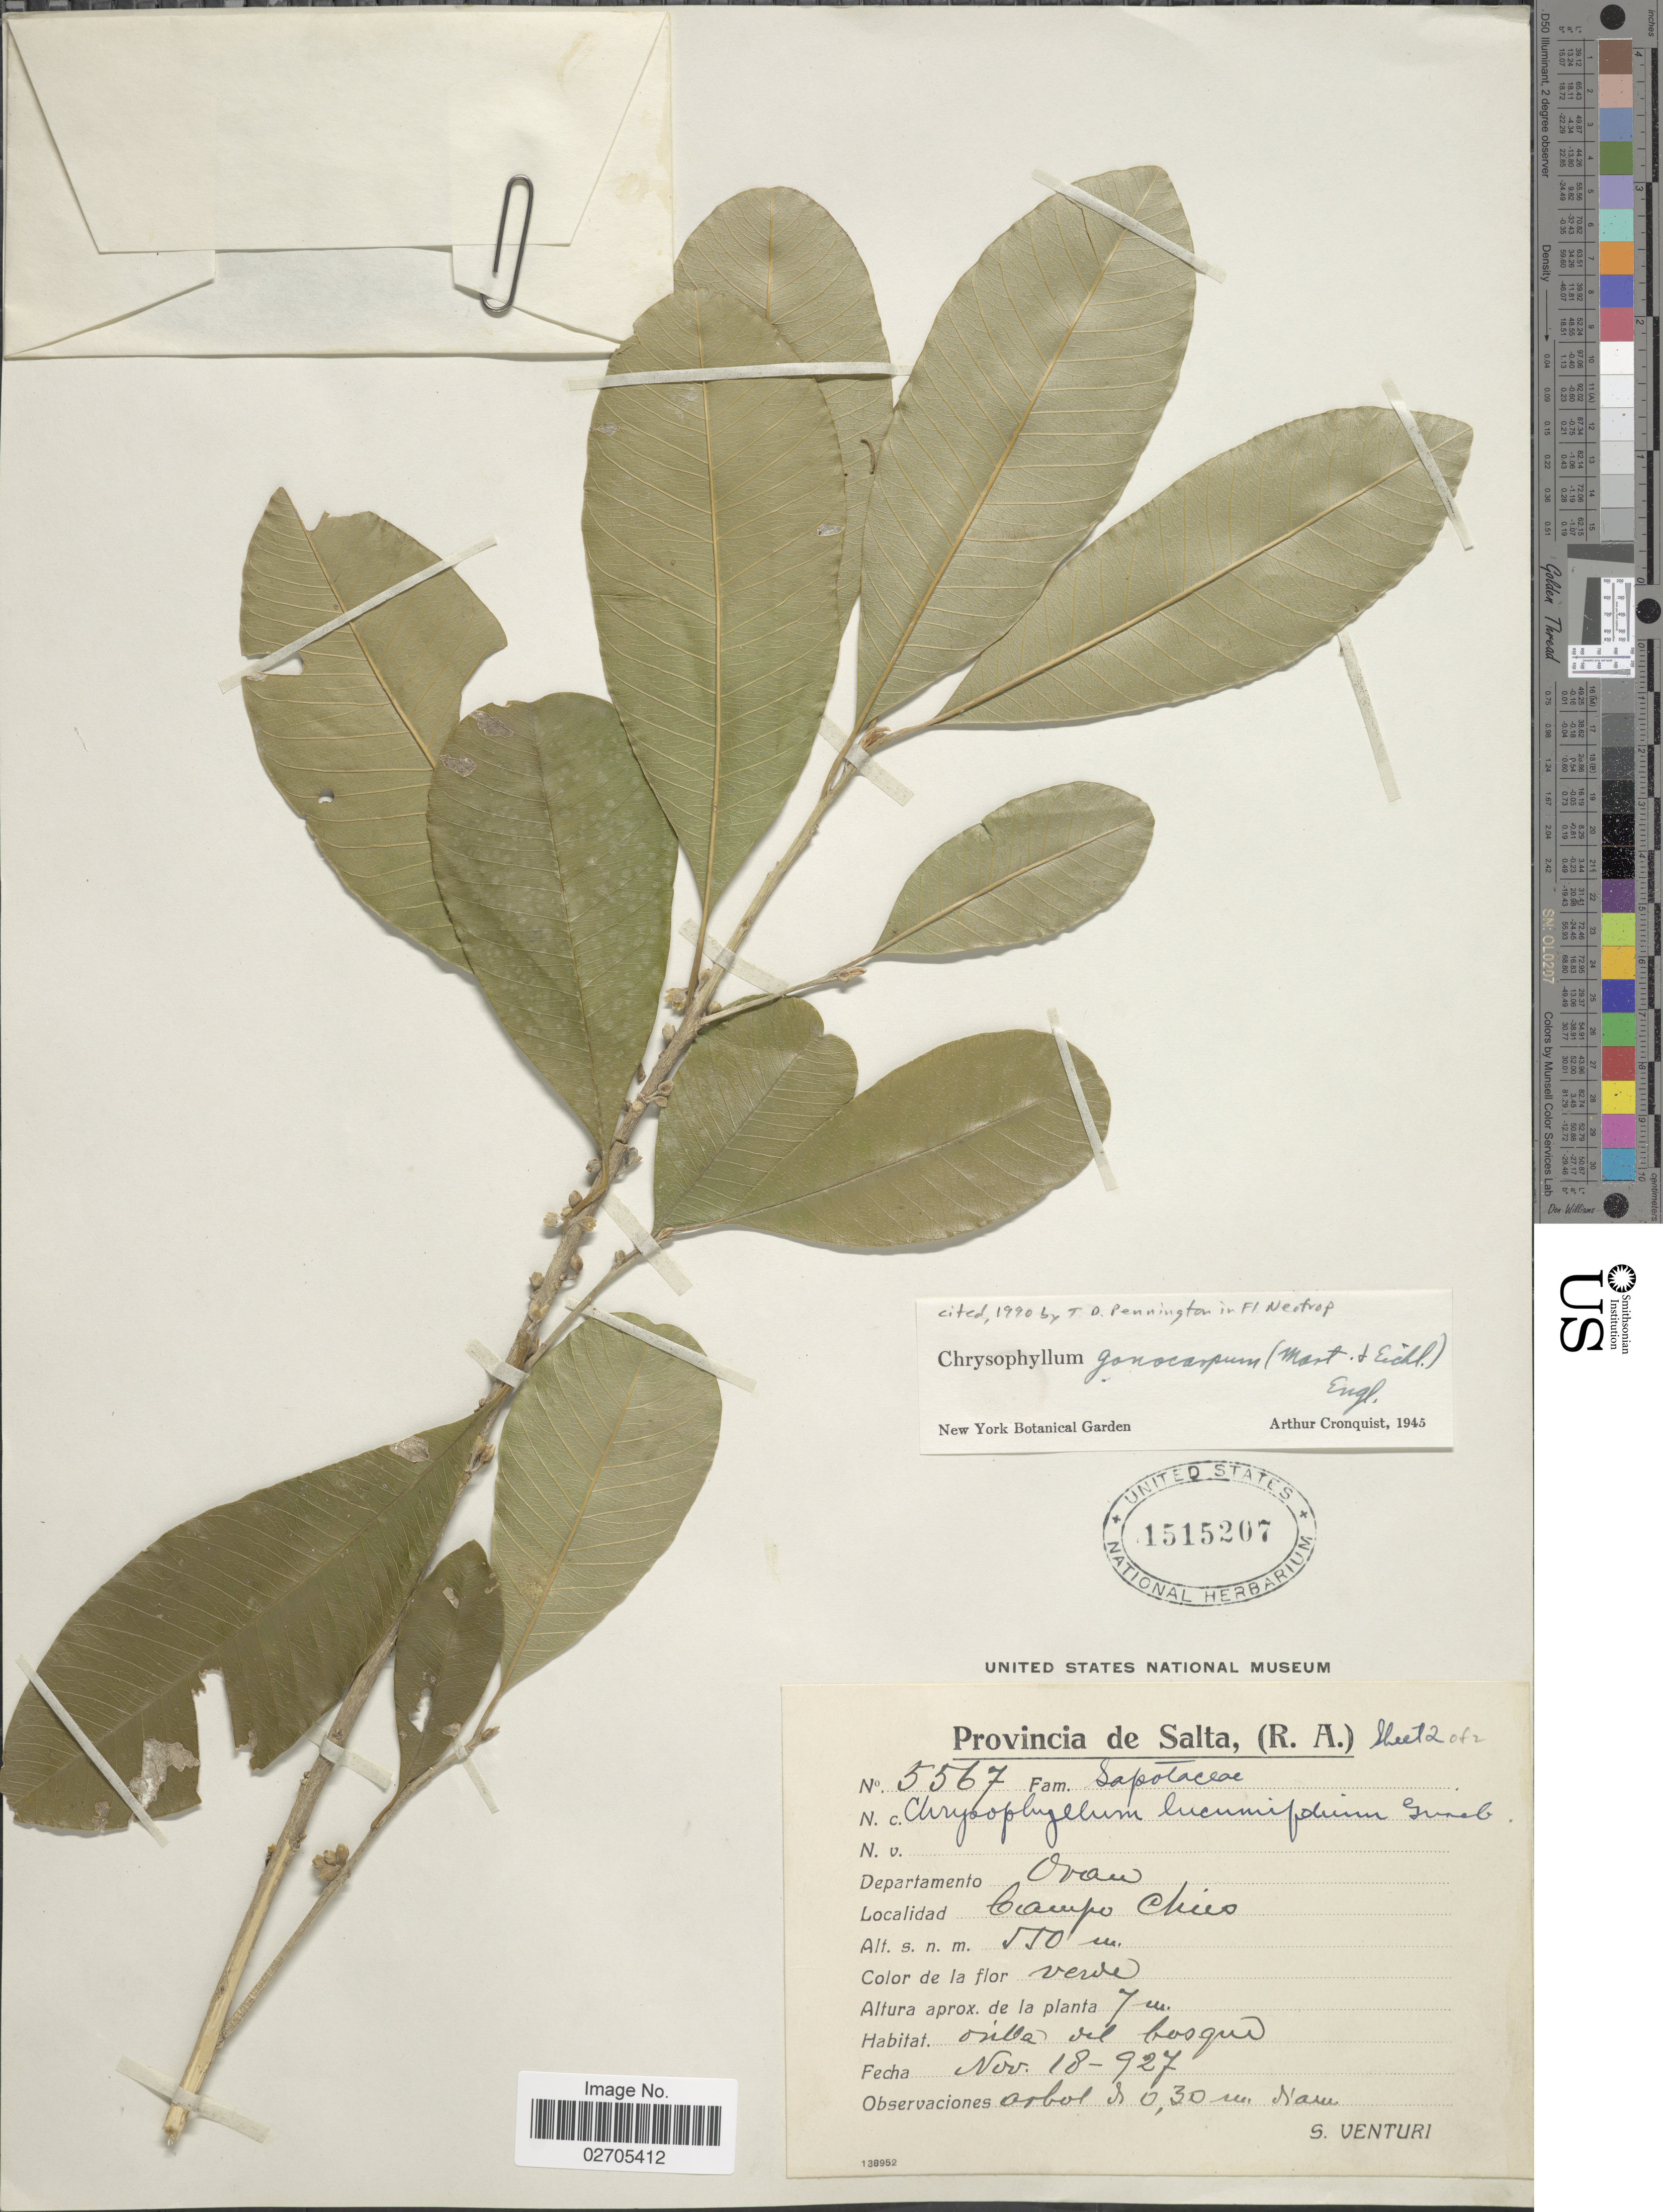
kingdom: Plantae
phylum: Tracheophyta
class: Magnoliopsida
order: Ericales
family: Sapotaceae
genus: Chrysophyllum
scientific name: Chrysophyllum gonocarpum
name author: (Mart. & Eichler ex Miq.) Engl.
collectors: S. Venturi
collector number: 5567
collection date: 1927-11-18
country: Argentina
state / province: Salta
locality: Provincis de Salta, (R.A.), Departamento Oran, Campo Chico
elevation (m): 550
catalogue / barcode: US 1515207